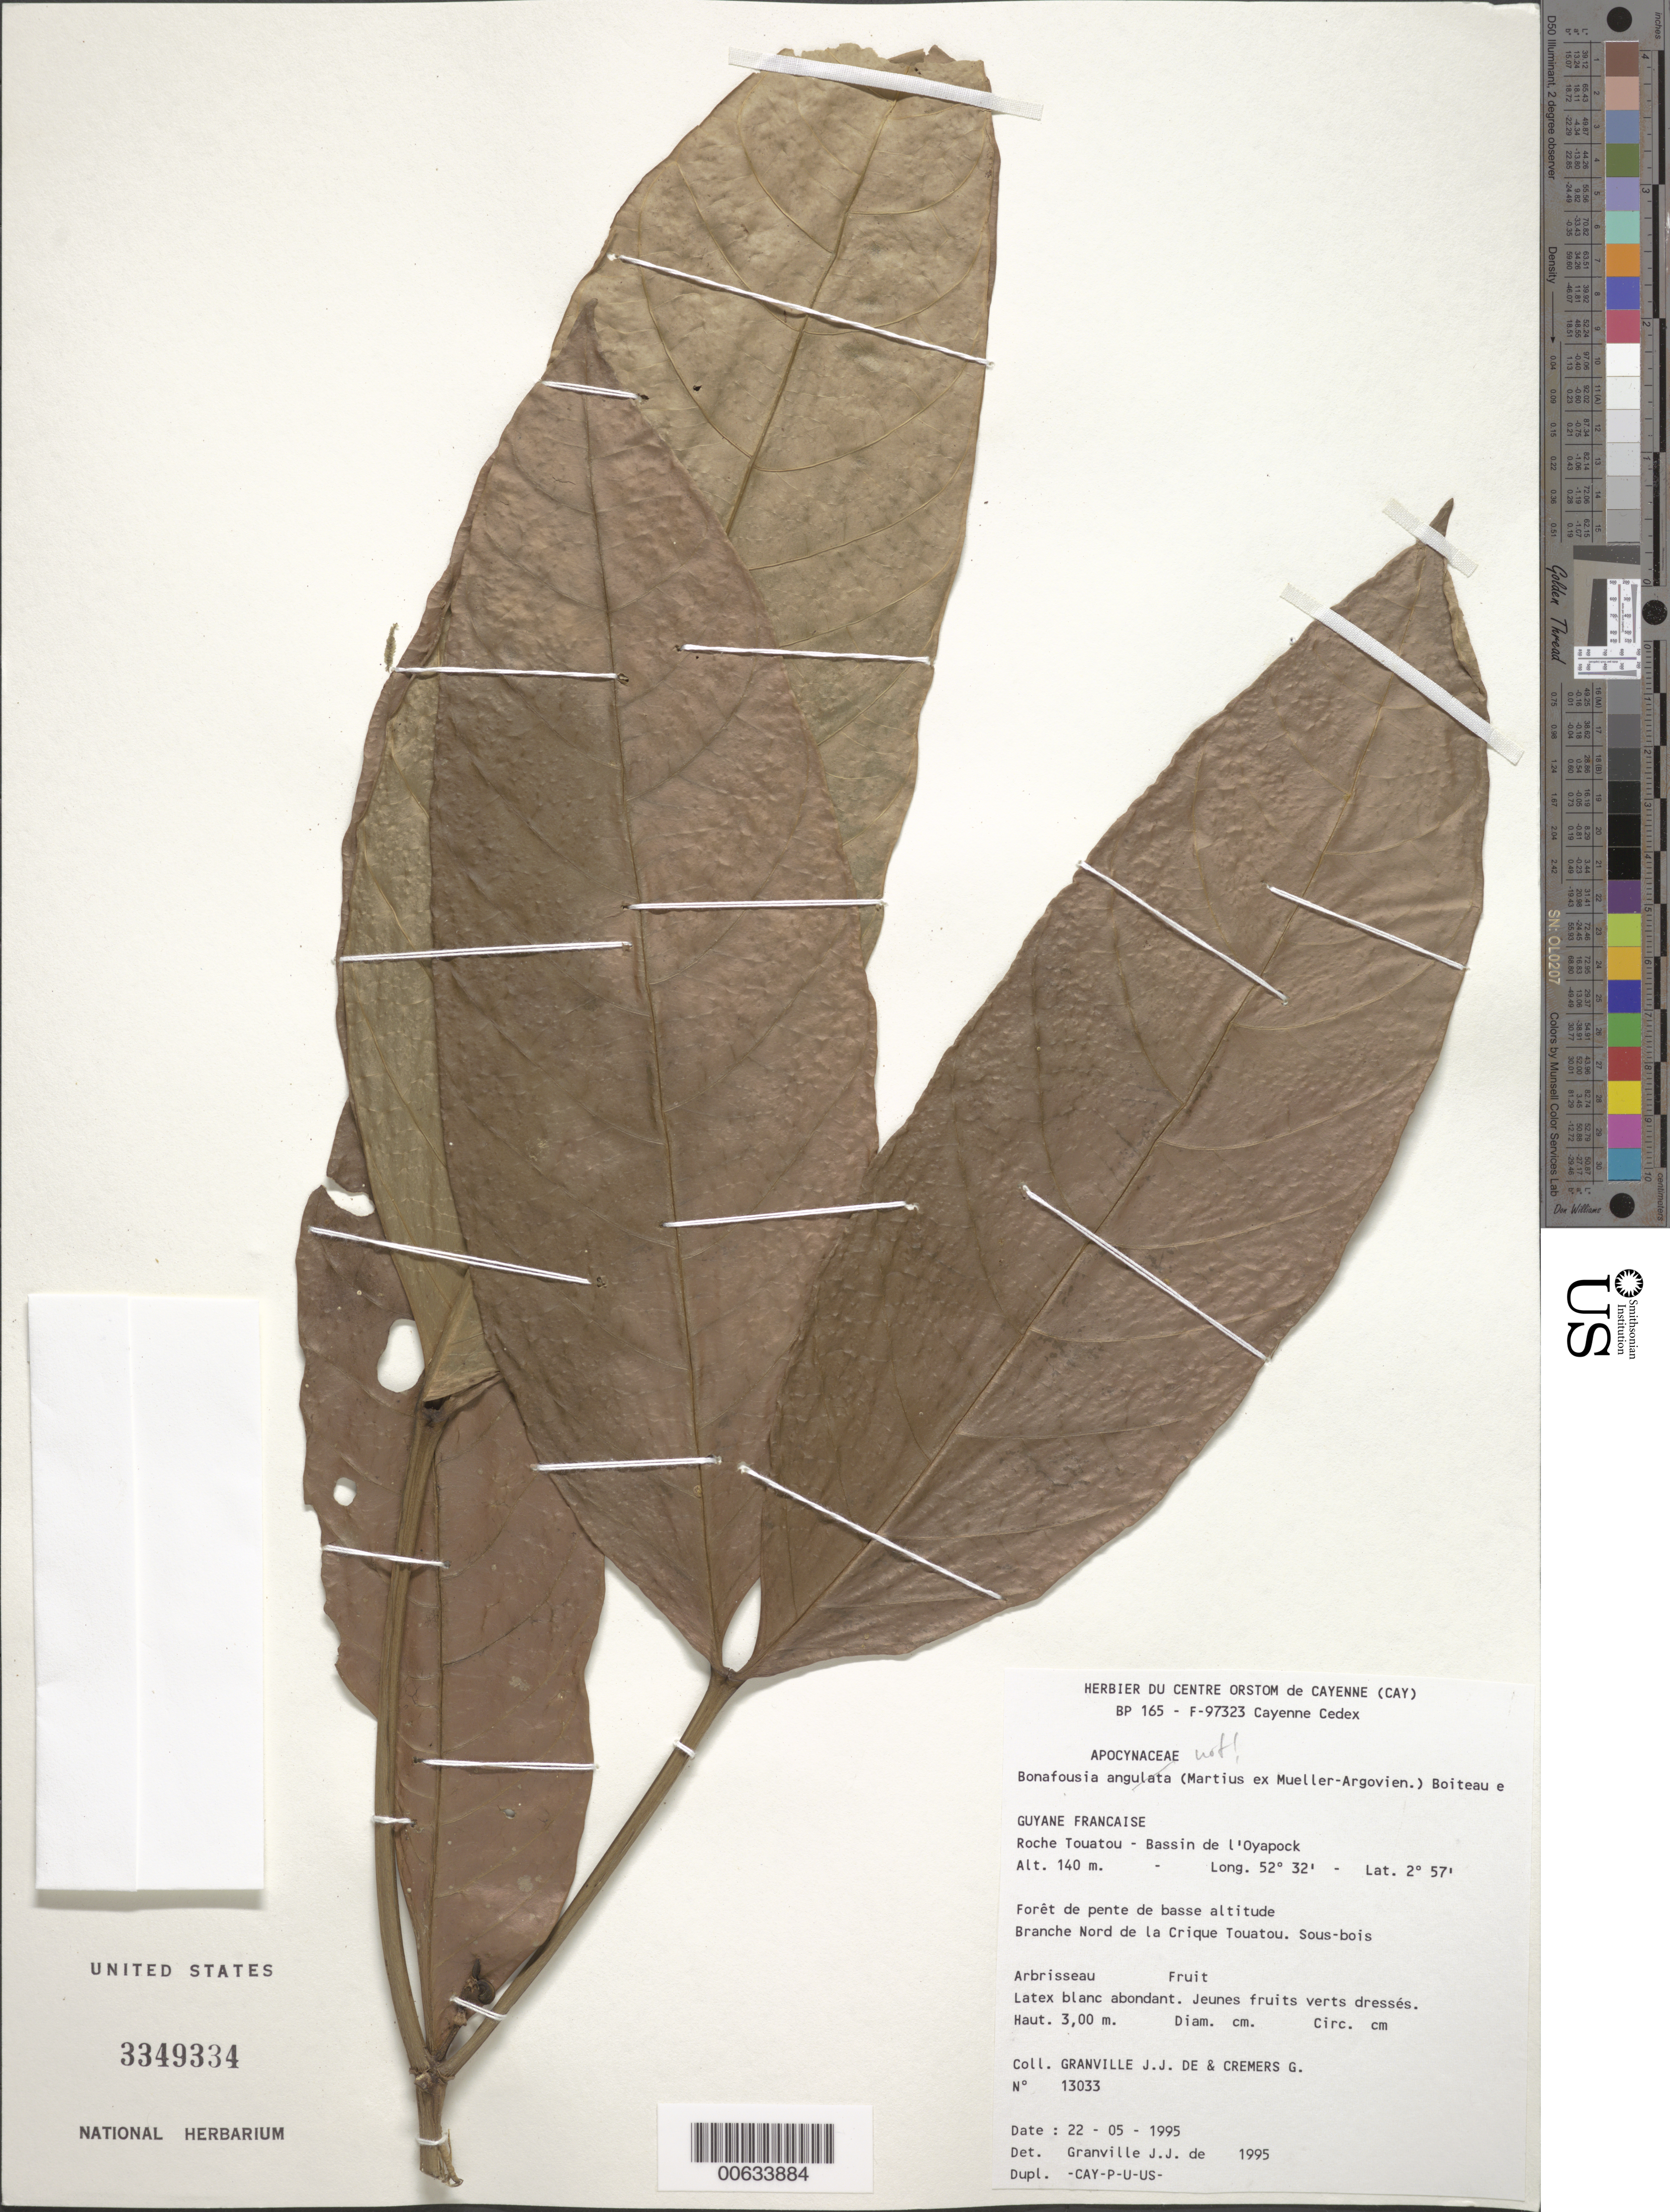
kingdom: Plantae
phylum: Tracheophyta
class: Magnoliopsida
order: Gentianales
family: Apocynaceae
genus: Tabernaemontana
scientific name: Tabernaemontana sp.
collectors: J.-J. de Granville & G. Cremers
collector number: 13033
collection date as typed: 22-May-95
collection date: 1995-05-22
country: French Guiana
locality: Roche Touatou, Bassin de l'Oyapock, Branche Nord de la Crique Touatou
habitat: Foret de pente de basse altitude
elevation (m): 140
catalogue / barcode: US 3349334